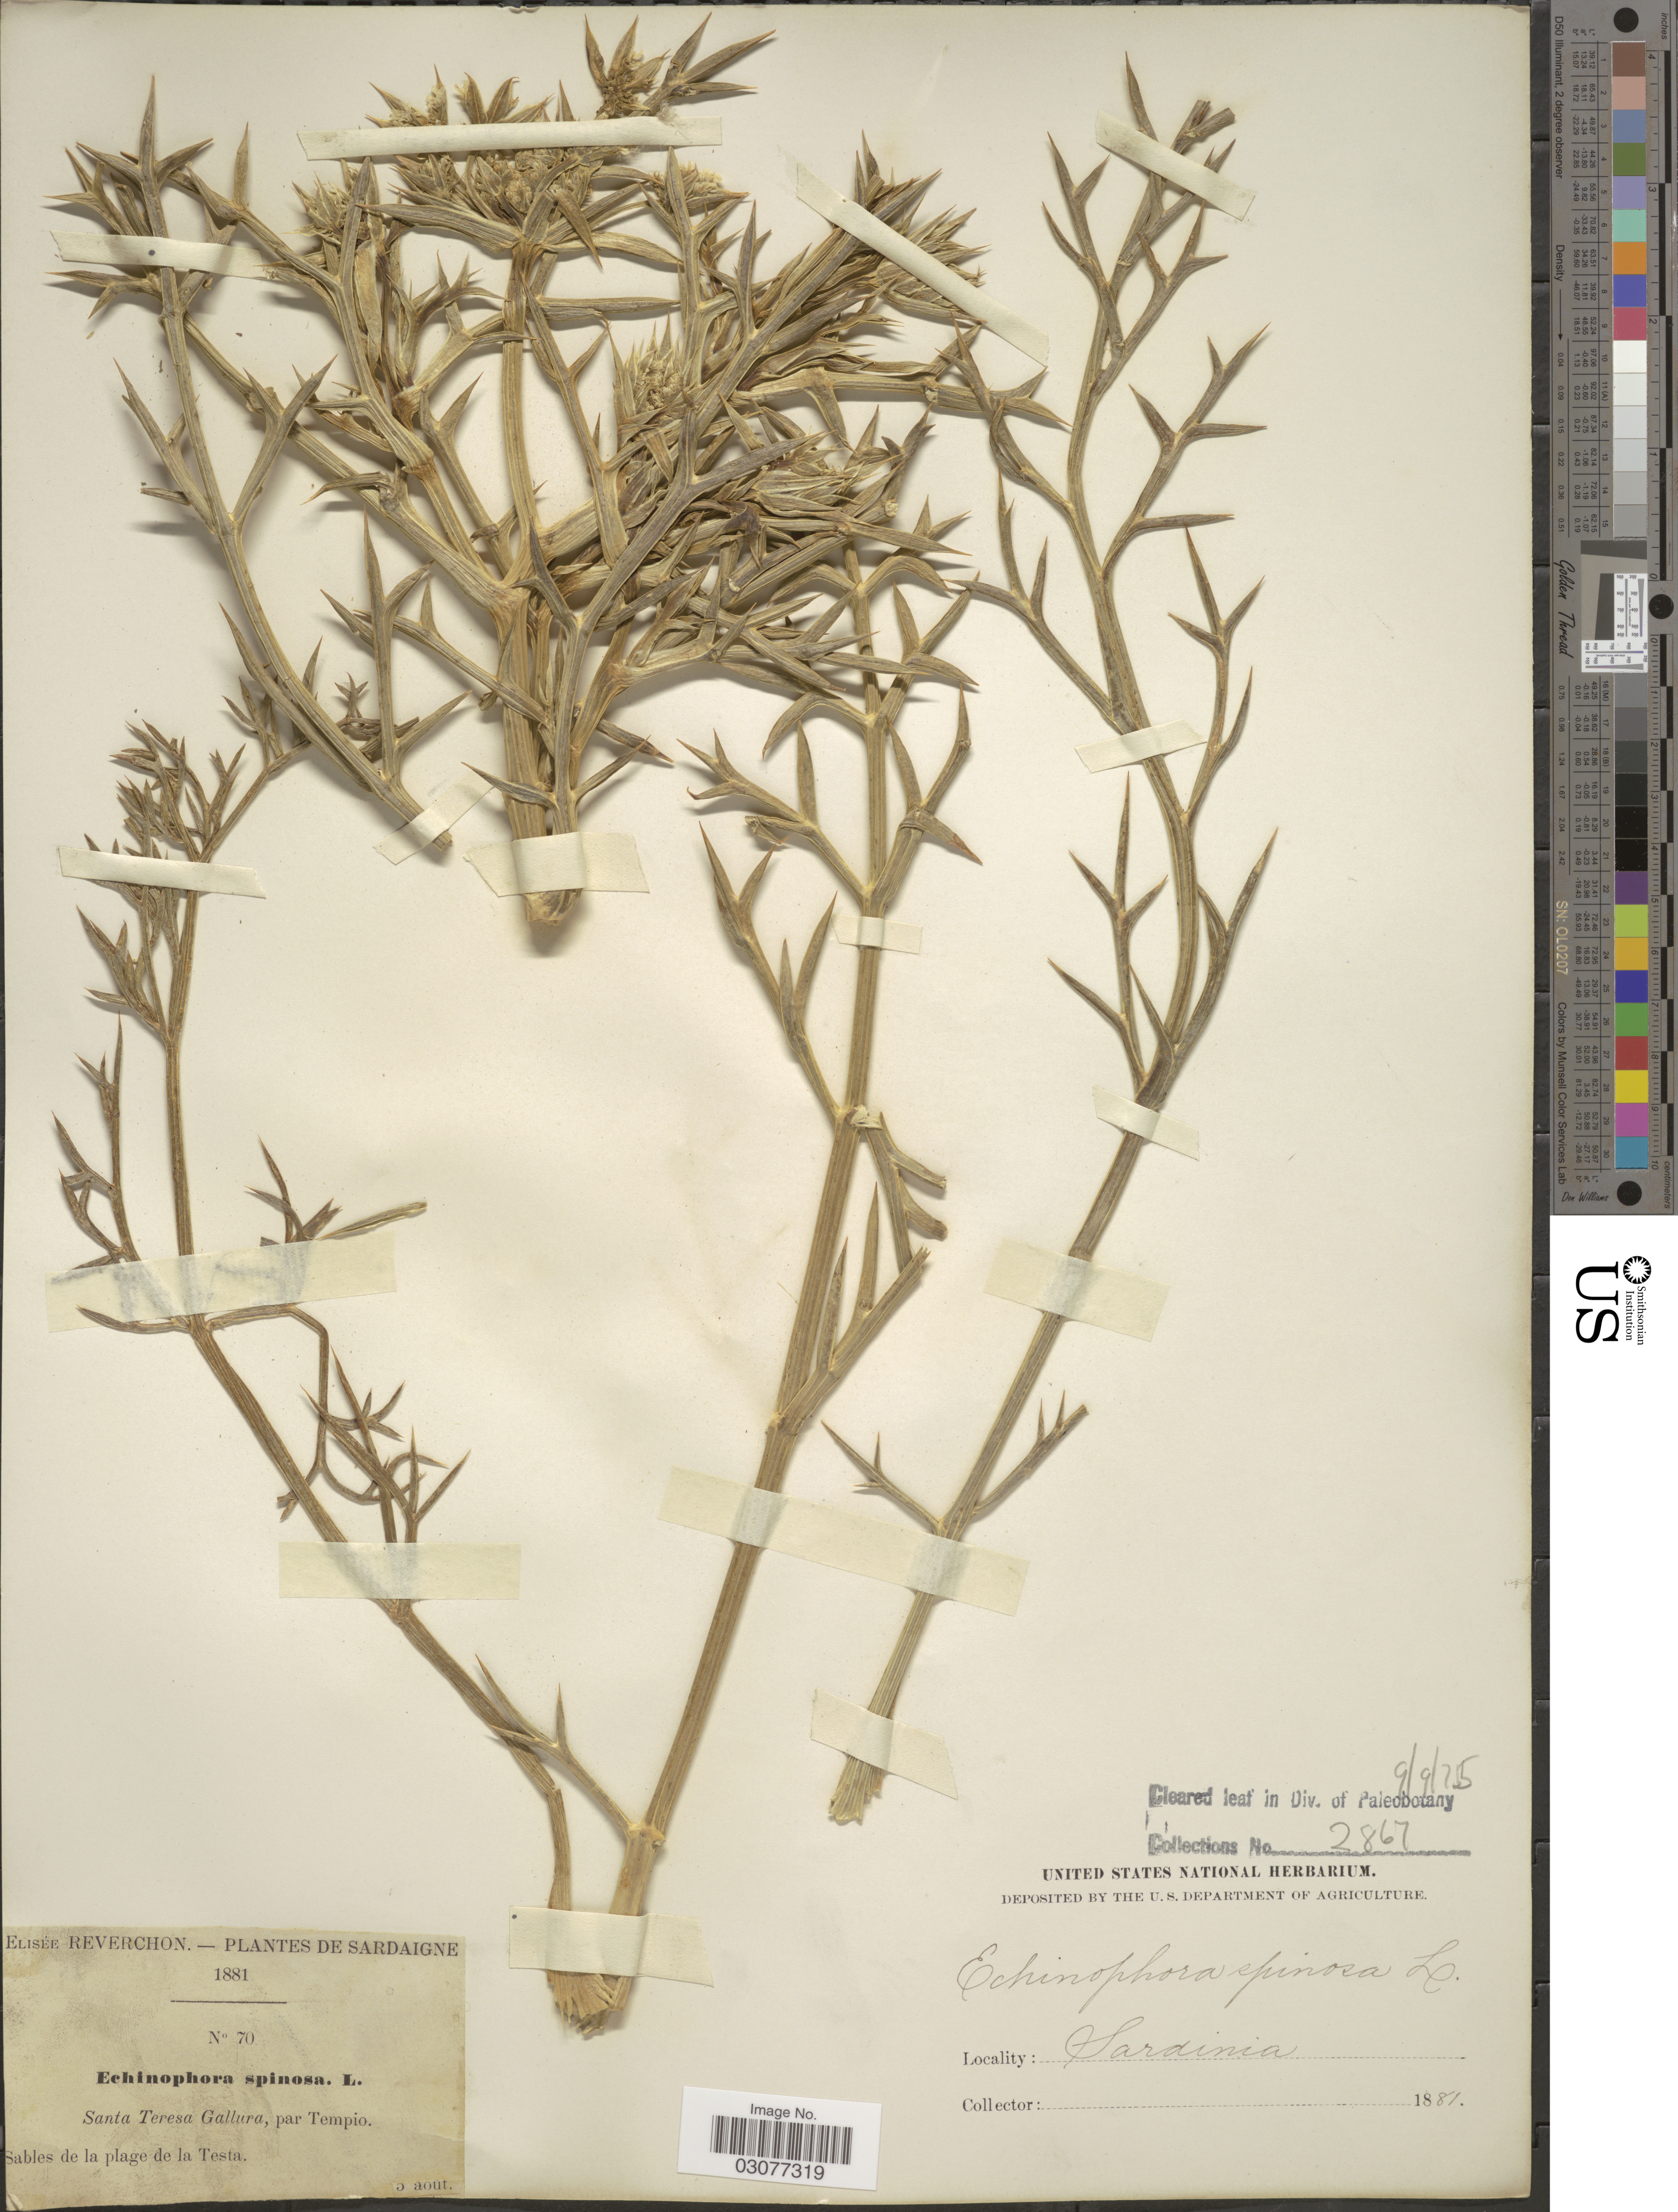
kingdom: Plantae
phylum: Tracheophyta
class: Magnoliopsida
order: Apiales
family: Apiaceae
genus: Echinophora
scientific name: Echinophora spinosa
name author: L.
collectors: E. Reverchon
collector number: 70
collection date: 1887-08-05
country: Italy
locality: Sardaigne, Santa Teresa Gallura, par Tempio. Sables de la plage de la Testa. Sardania.